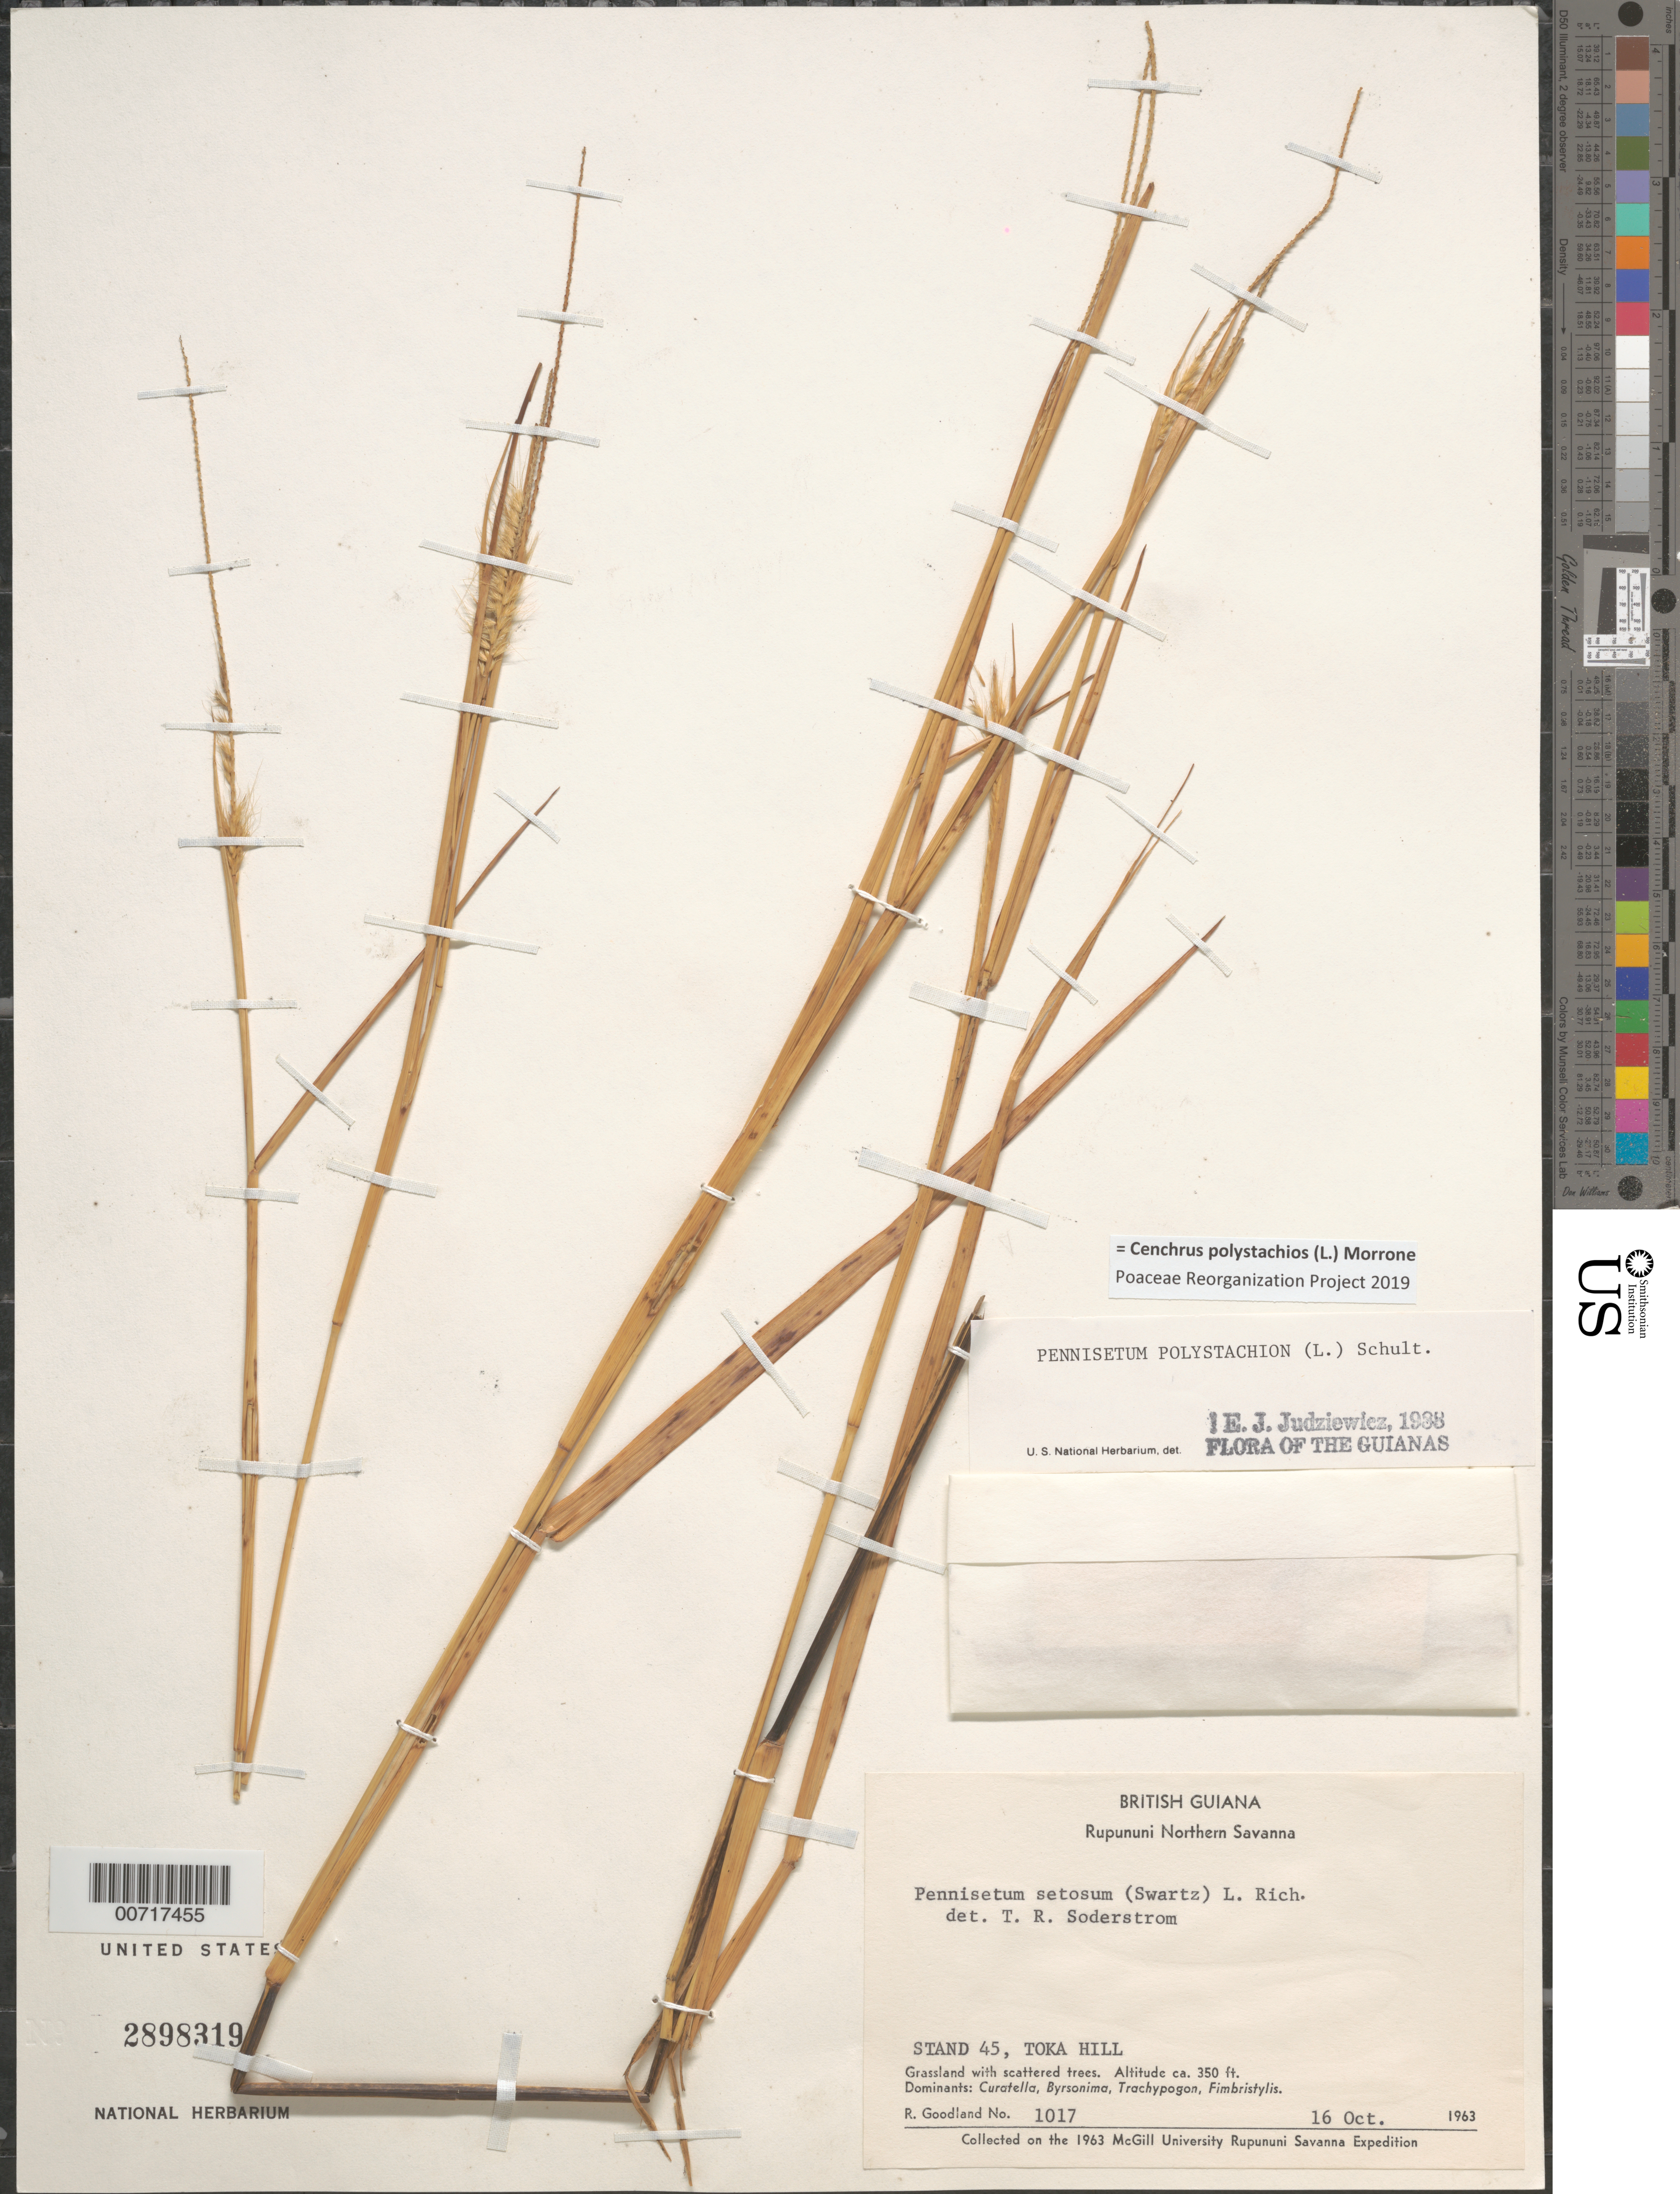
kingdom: Plantae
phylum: Tracheophyta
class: Liliopsida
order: Poales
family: Poaceae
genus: Cenchrus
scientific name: Cenchrus polystachios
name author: (L.) Morrone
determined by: Poaceae Reorganization Project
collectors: R. Goodland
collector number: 1017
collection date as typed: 16-Oct-63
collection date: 1963-10-16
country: Guyana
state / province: U. Takutu-U. Essequibo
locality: Rupununi Northern Savanna, Toka Hill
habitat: Grassland with scattered trees. Dominants: Curatella, Byrsonima, Trachypogon, Fimbristylis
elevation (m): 107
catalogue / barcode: US 2898319